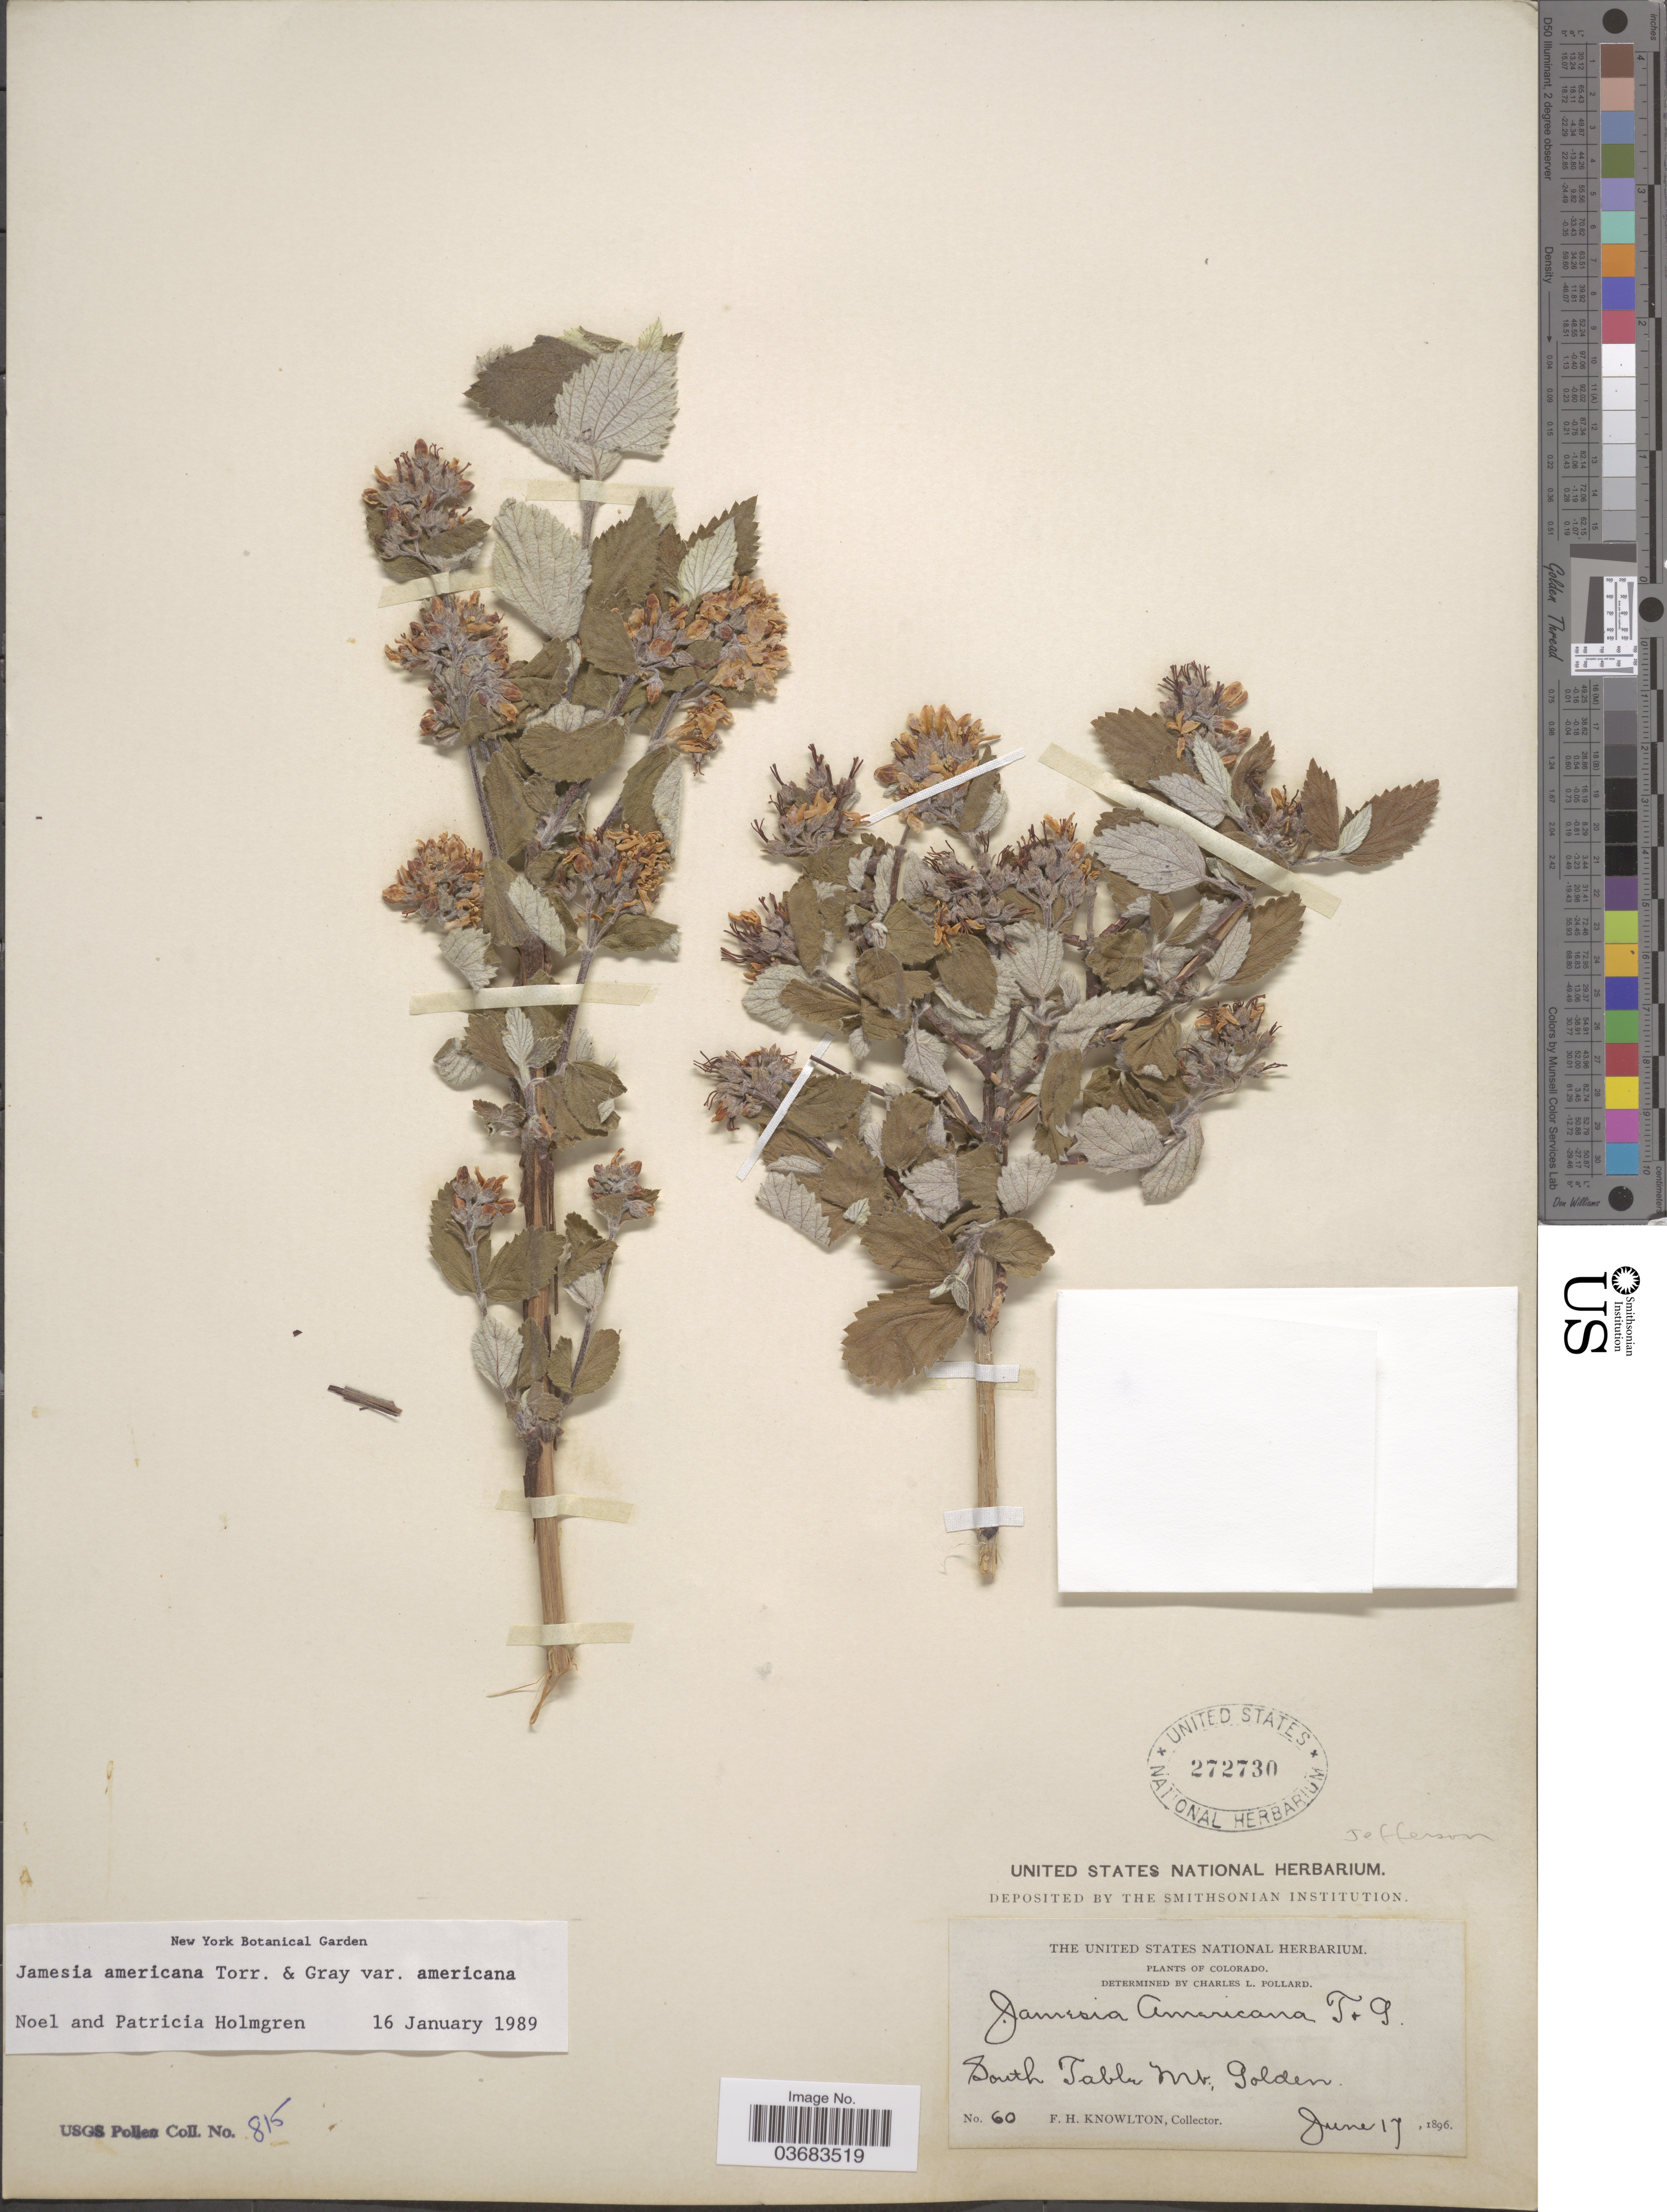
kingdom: Plantae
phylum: Tracheophyta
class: Magnoliopsida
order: Cornales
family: Hydrangeaceae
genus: Edwinia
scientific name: Edwinia americana var. americana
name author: (Torr. & A. Gray) A. Heller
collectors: F. H. Knowlton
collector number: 60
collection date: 1896-06-17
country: United States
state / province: Colorado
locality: Jefferson. South Table Mt., Golden.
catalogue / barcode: US 272730